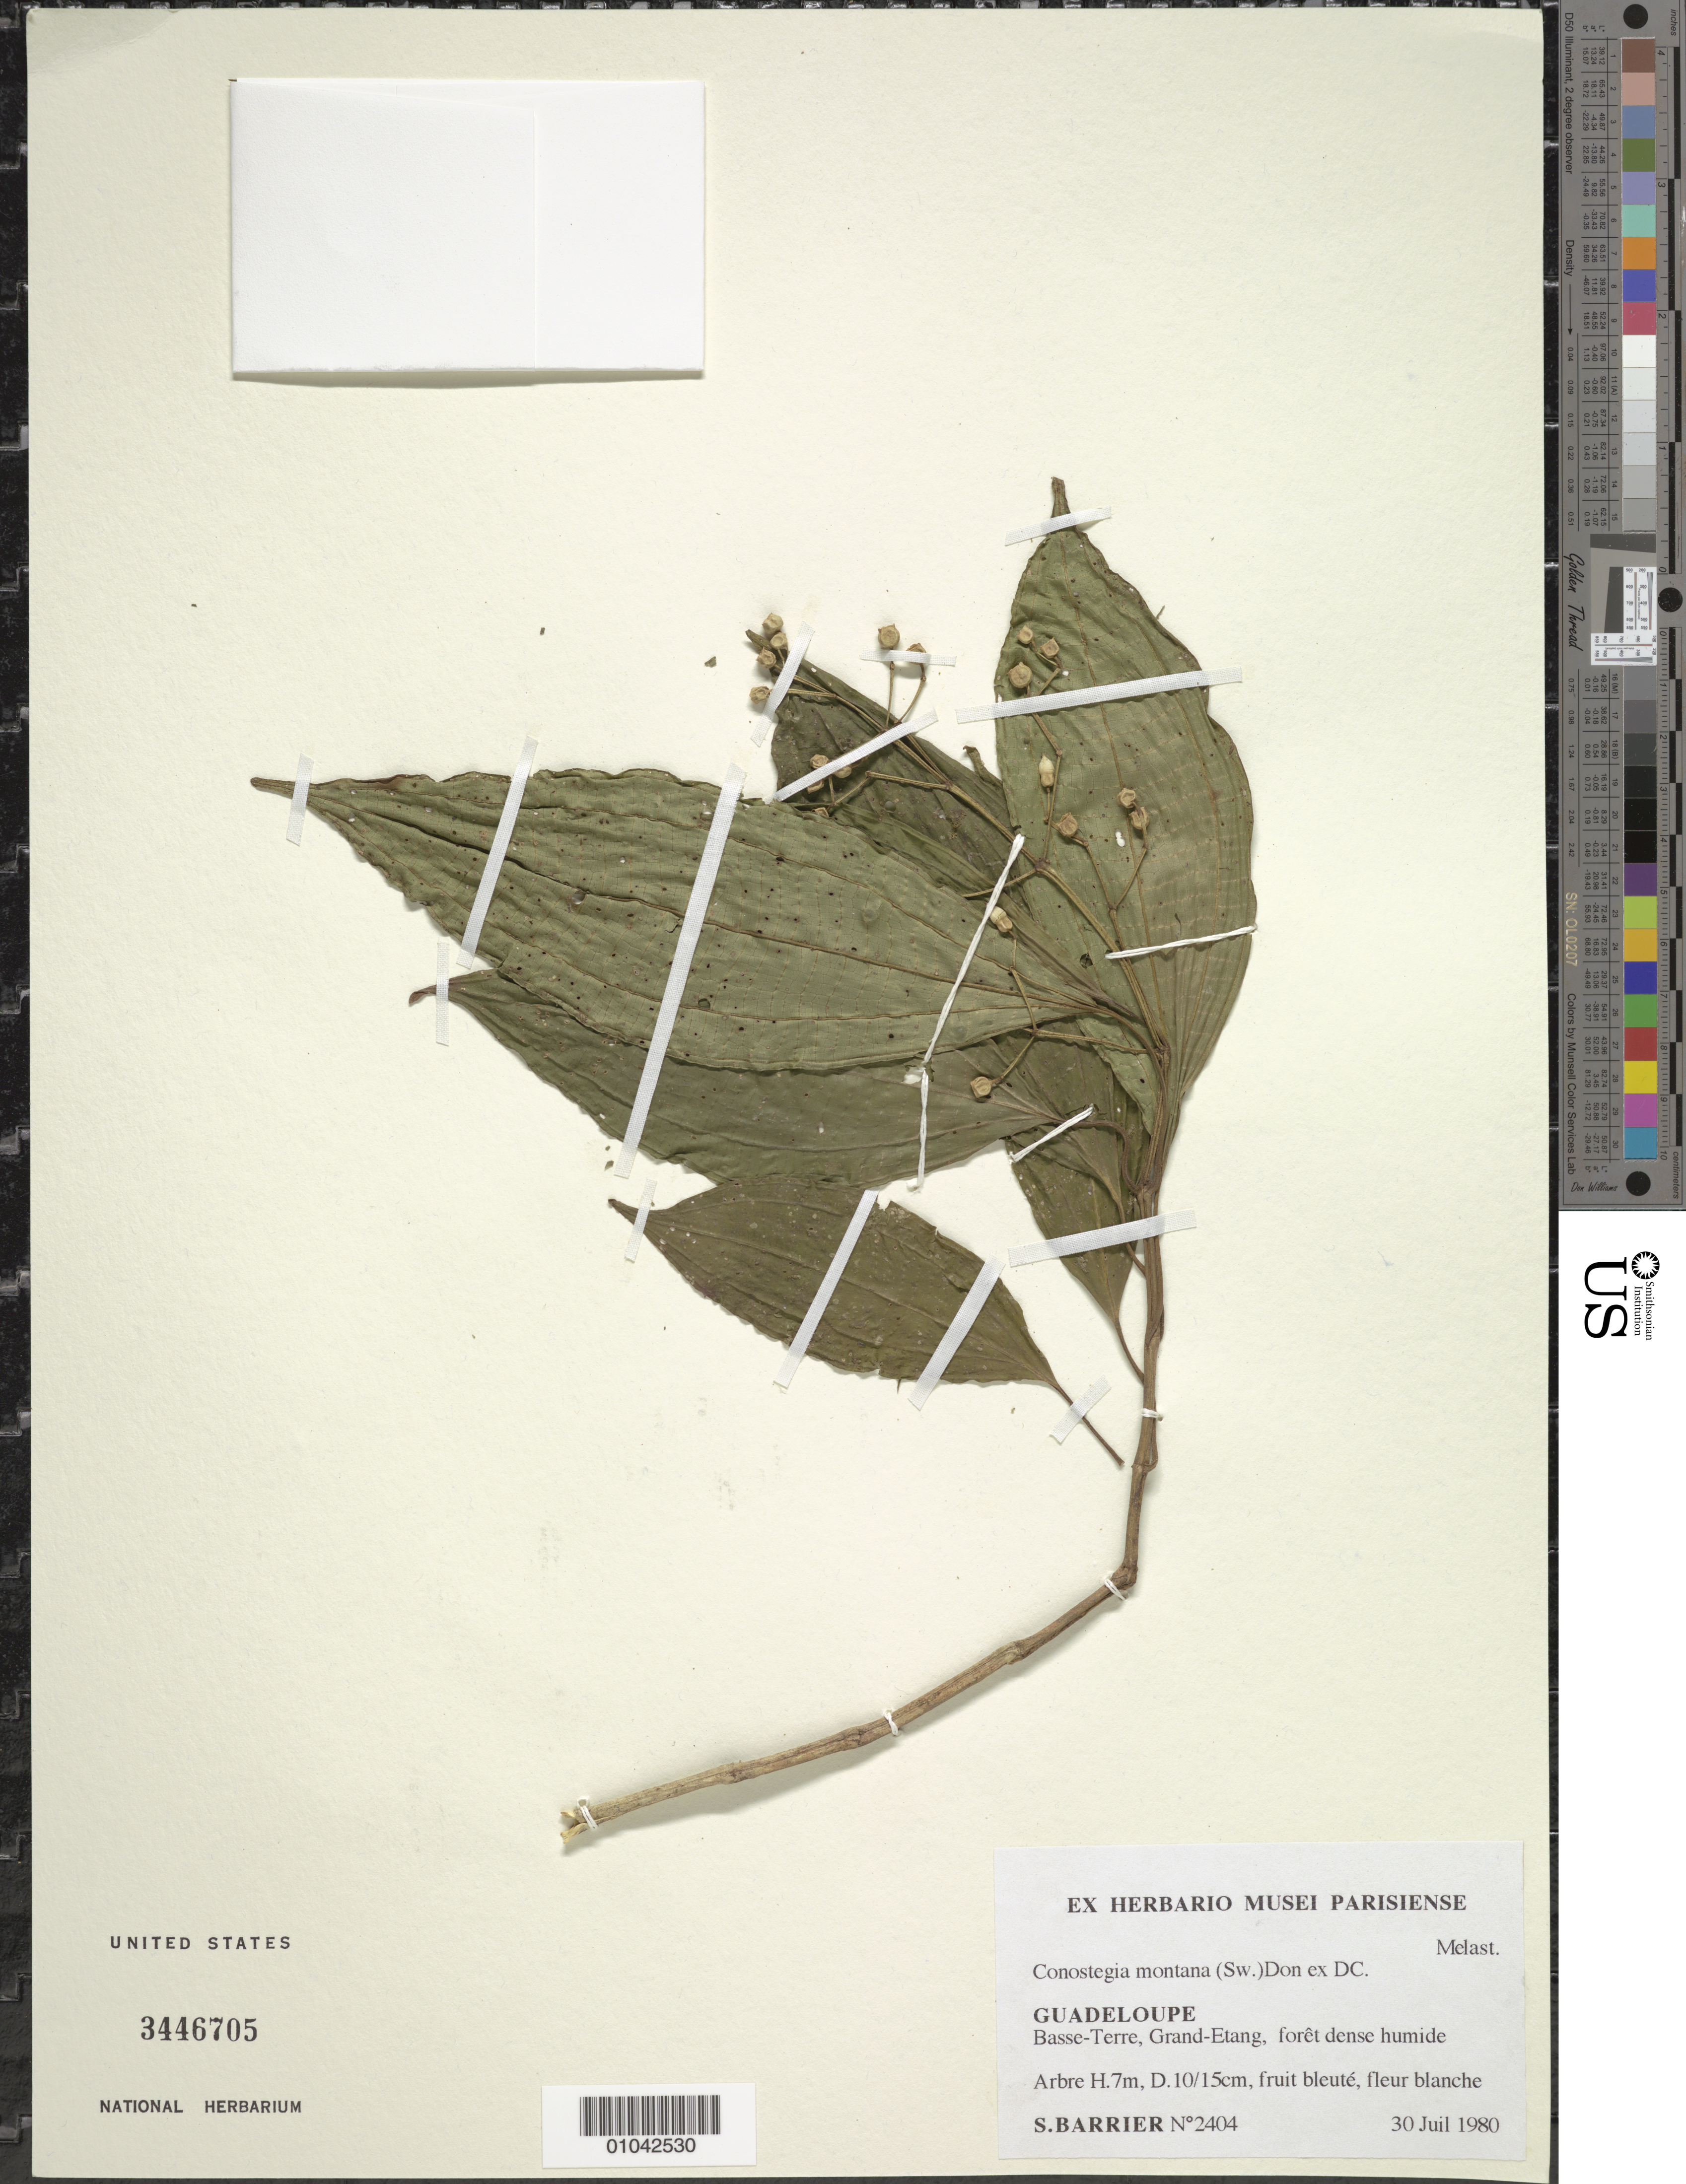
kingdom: Plantae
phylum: Tracheophyta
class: Magnoliopsida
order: Myrtales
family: Melastomataceae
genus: Conostegia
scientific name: Conostegia montana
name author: (Sw.) D. Don ex DC.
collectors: S. Barrier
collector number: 2404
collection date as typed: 30 Jul 1980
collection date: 1980-07-30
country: Guadeloupe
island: Basse Terre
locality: Grand Etang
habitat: Forêt dense humide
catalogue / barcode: US 3446705